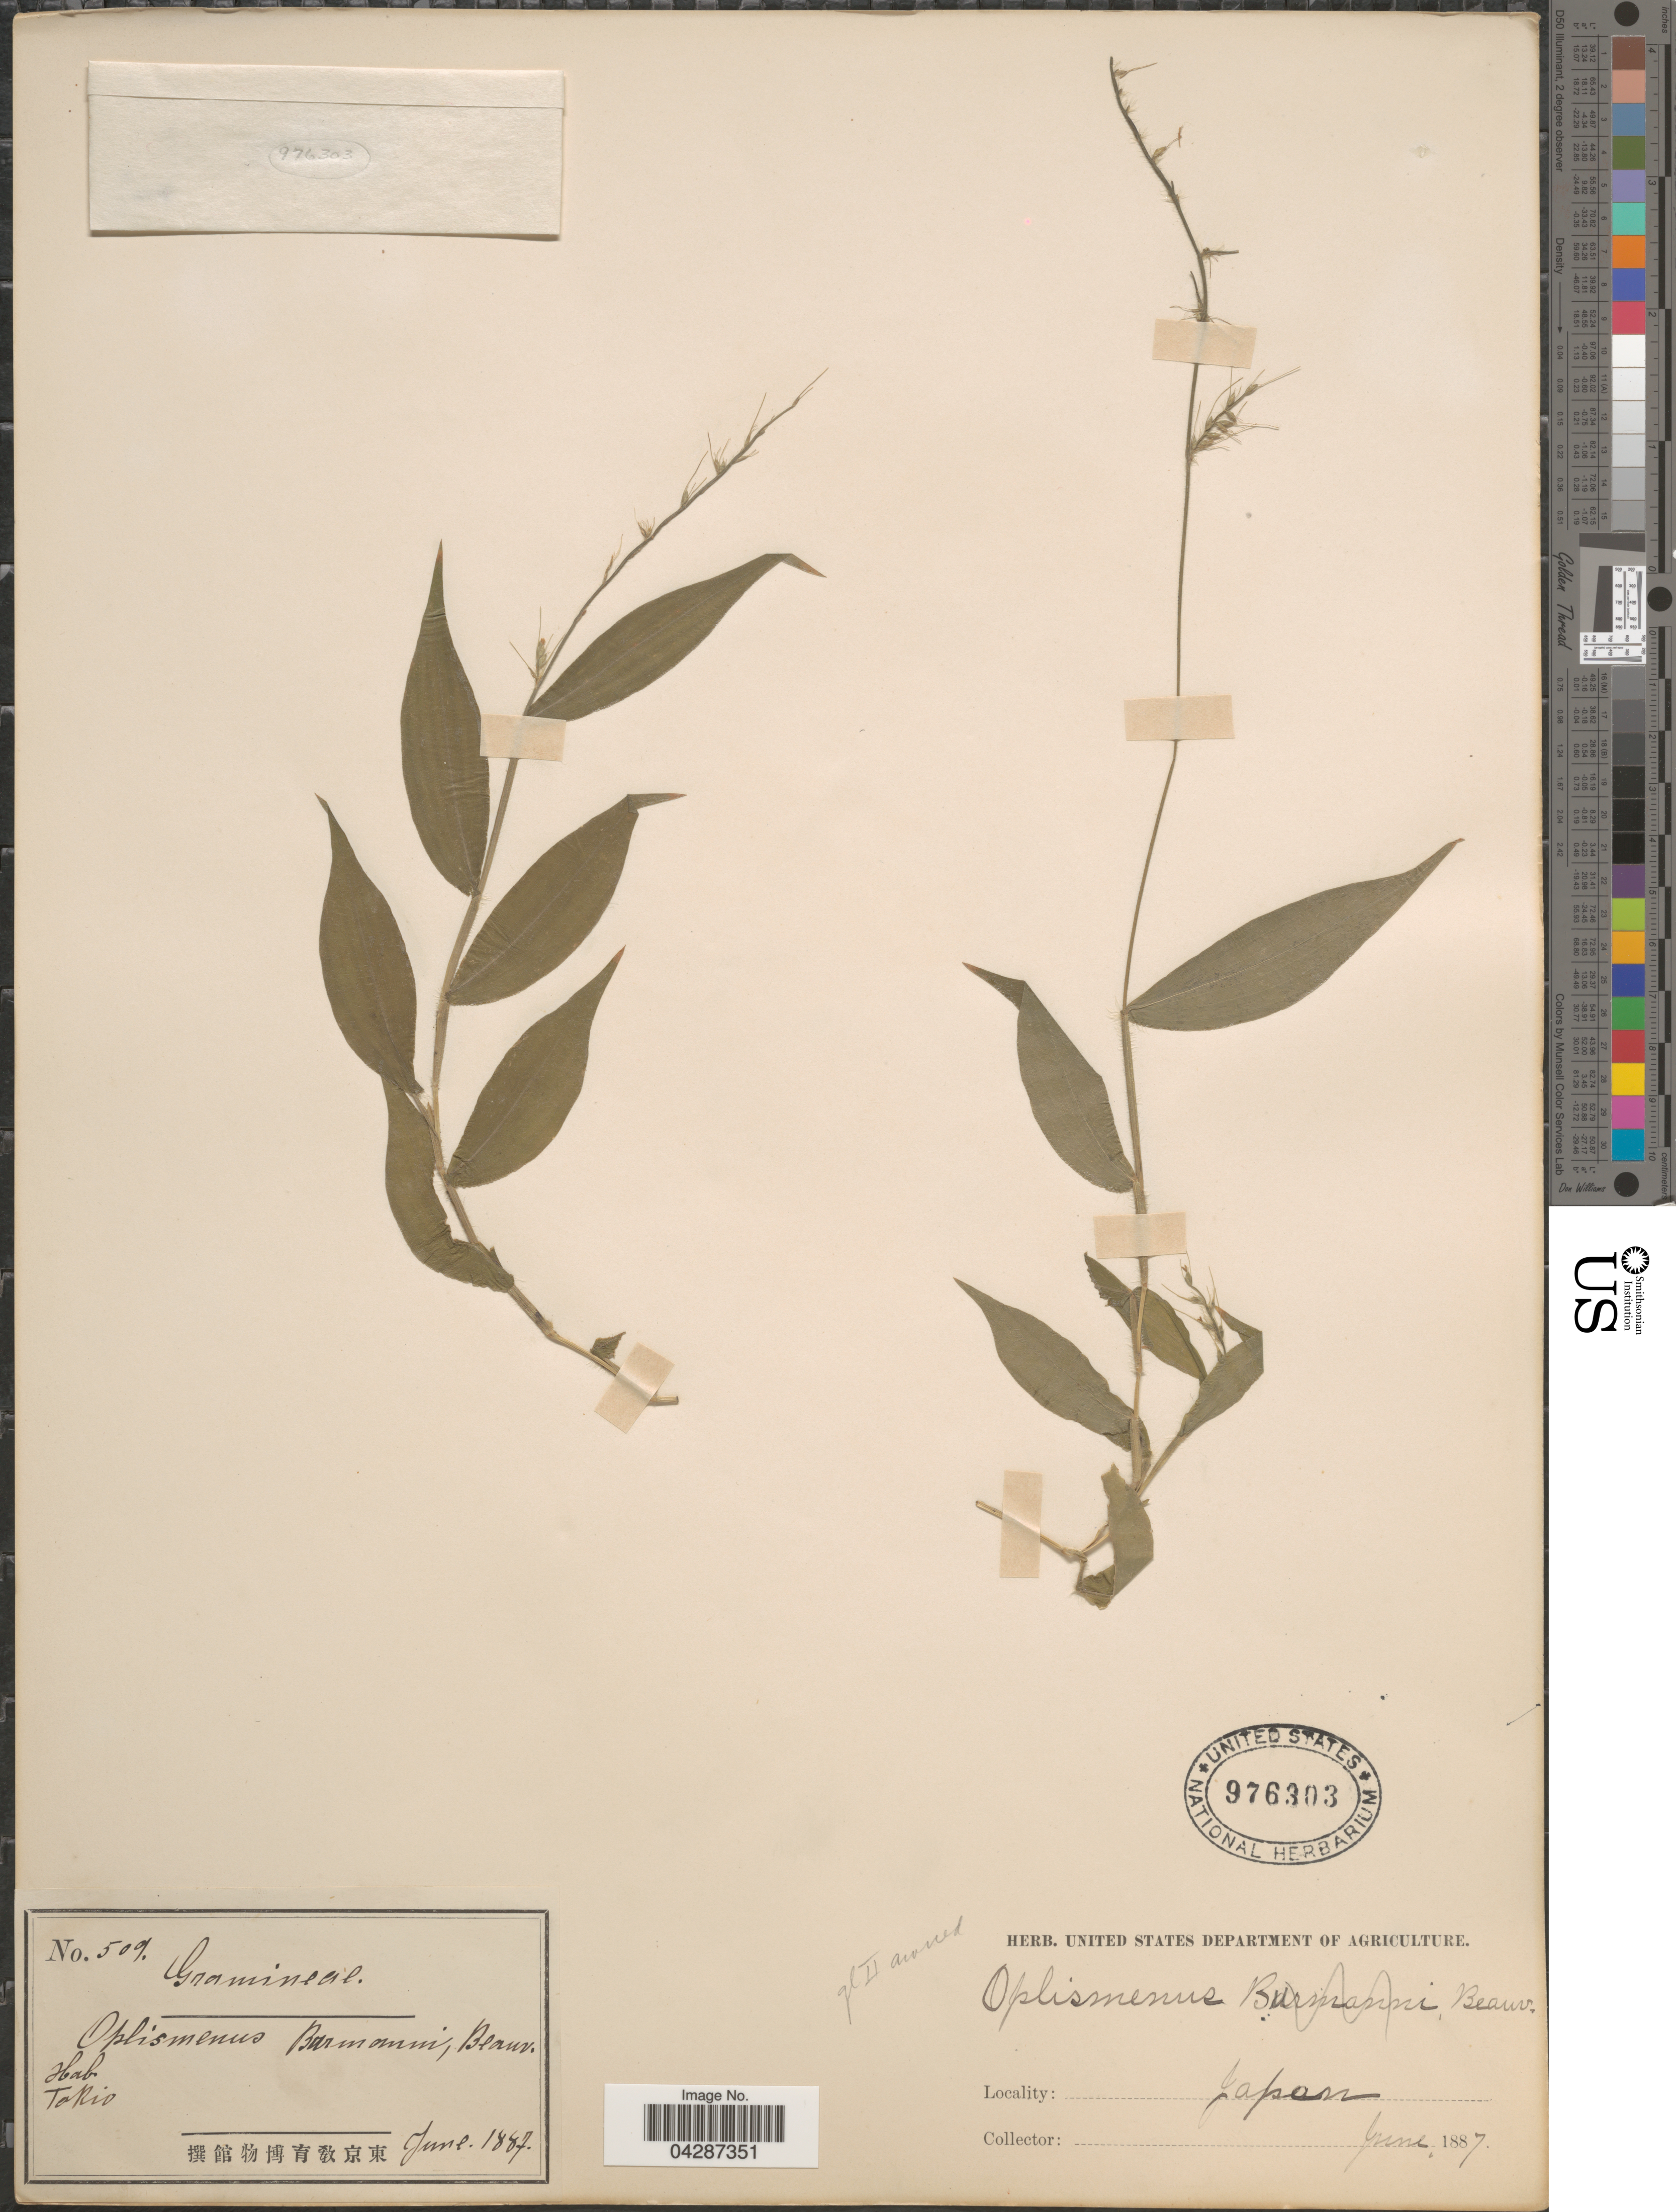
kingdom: Plantae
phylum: Tracheophyta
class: Liliopsida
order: Poales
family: Poaceae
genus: Oplismenus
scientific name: Oplismenus sp.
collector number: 509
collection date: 1887-06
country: Japan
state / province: Tokyo, Federal City of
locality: Tokio.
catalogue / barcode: US 976303